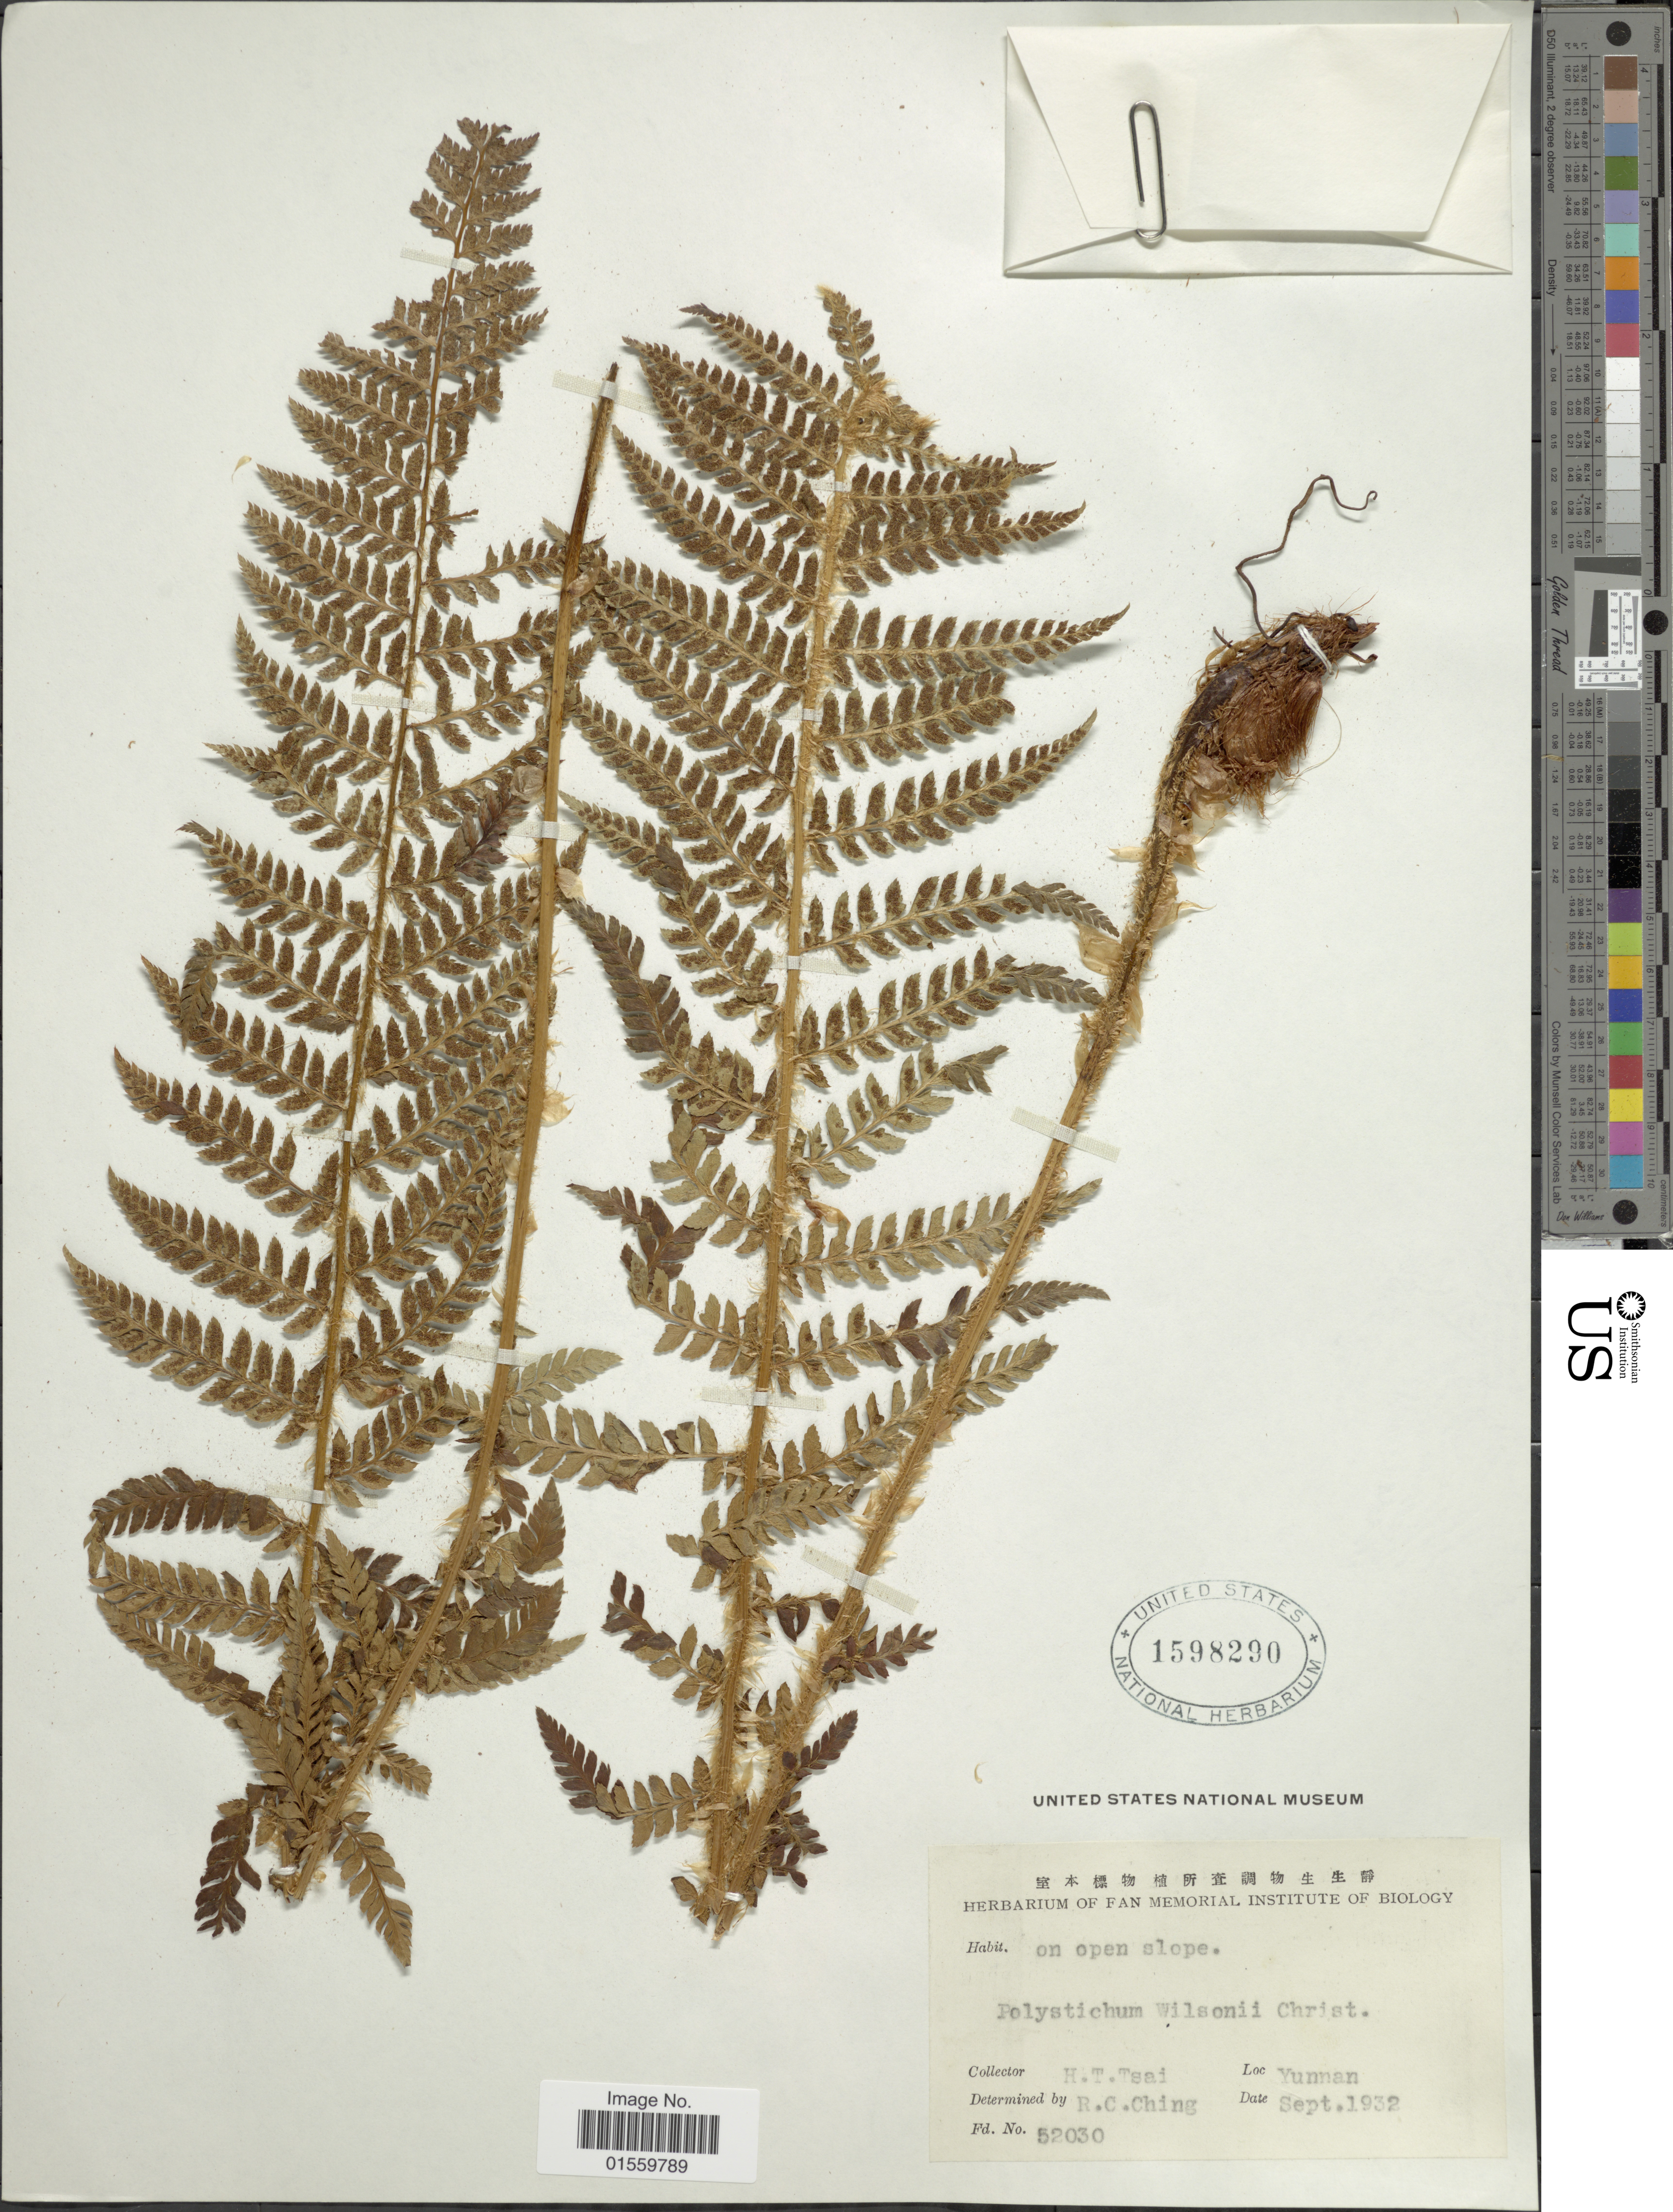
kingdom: Plantae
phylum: Tracheophyta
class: Polypodiopsida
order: Polypodiales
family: Dryopteridaceae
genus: Polystichum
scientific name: Polystichum wilsonii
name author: Christ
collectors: H. Tsai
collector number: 52030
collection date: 1932-09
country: China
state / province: Yunnan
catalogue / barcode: US 1598290